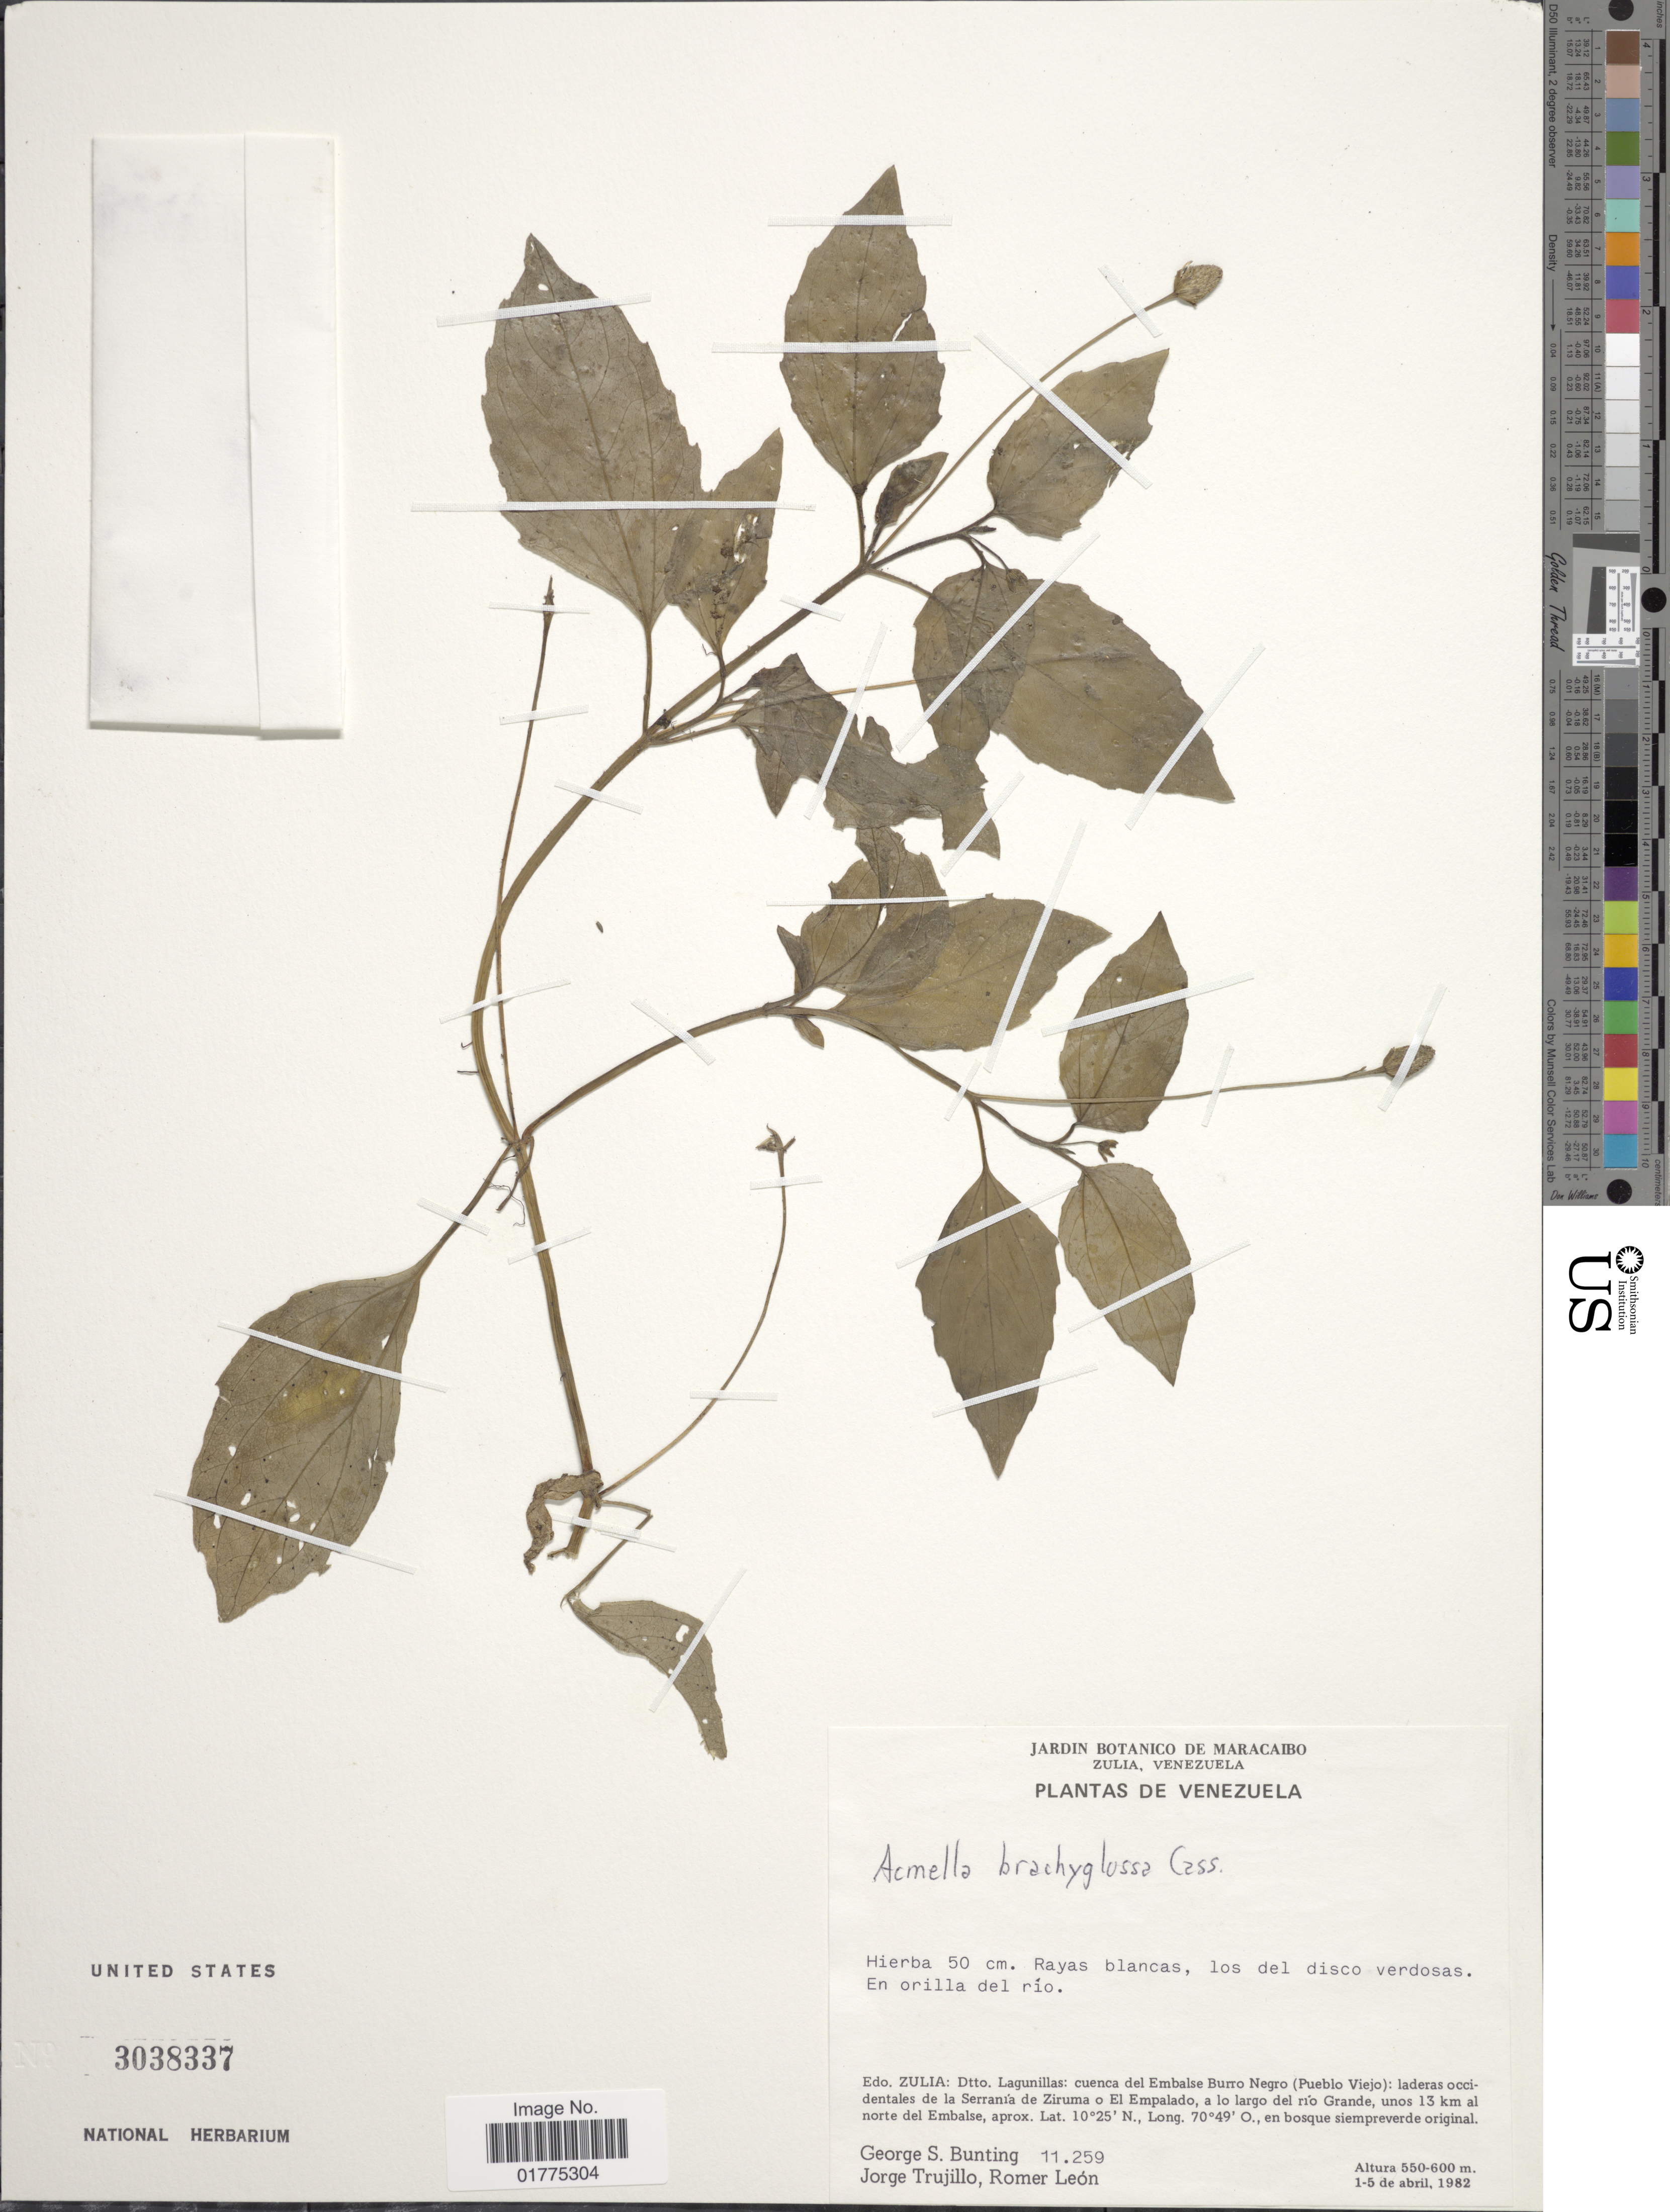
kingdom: Plantae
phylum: Tracheophyta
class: Magnoliopsida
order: Asterales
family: Asteraceae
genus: Acmella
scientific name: Acmella brachyglossa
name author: Cass.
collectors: G. S. Bunting, J. Trujillo & R. A. León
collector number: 11259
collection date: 1982-04-01/1982-04-05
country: Venezuela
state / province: Zulia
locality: Edo. Zulia: Dtto. Lagunillas: cuenca del Embalse Burro Negro (Pueblo Viejo)'laderas occidentales de la Serrania de Ziruma o El Emplado, a lo largo del rio Grande, unos 13 km al norte del Embalse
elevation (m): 550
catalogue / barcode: US 3038337